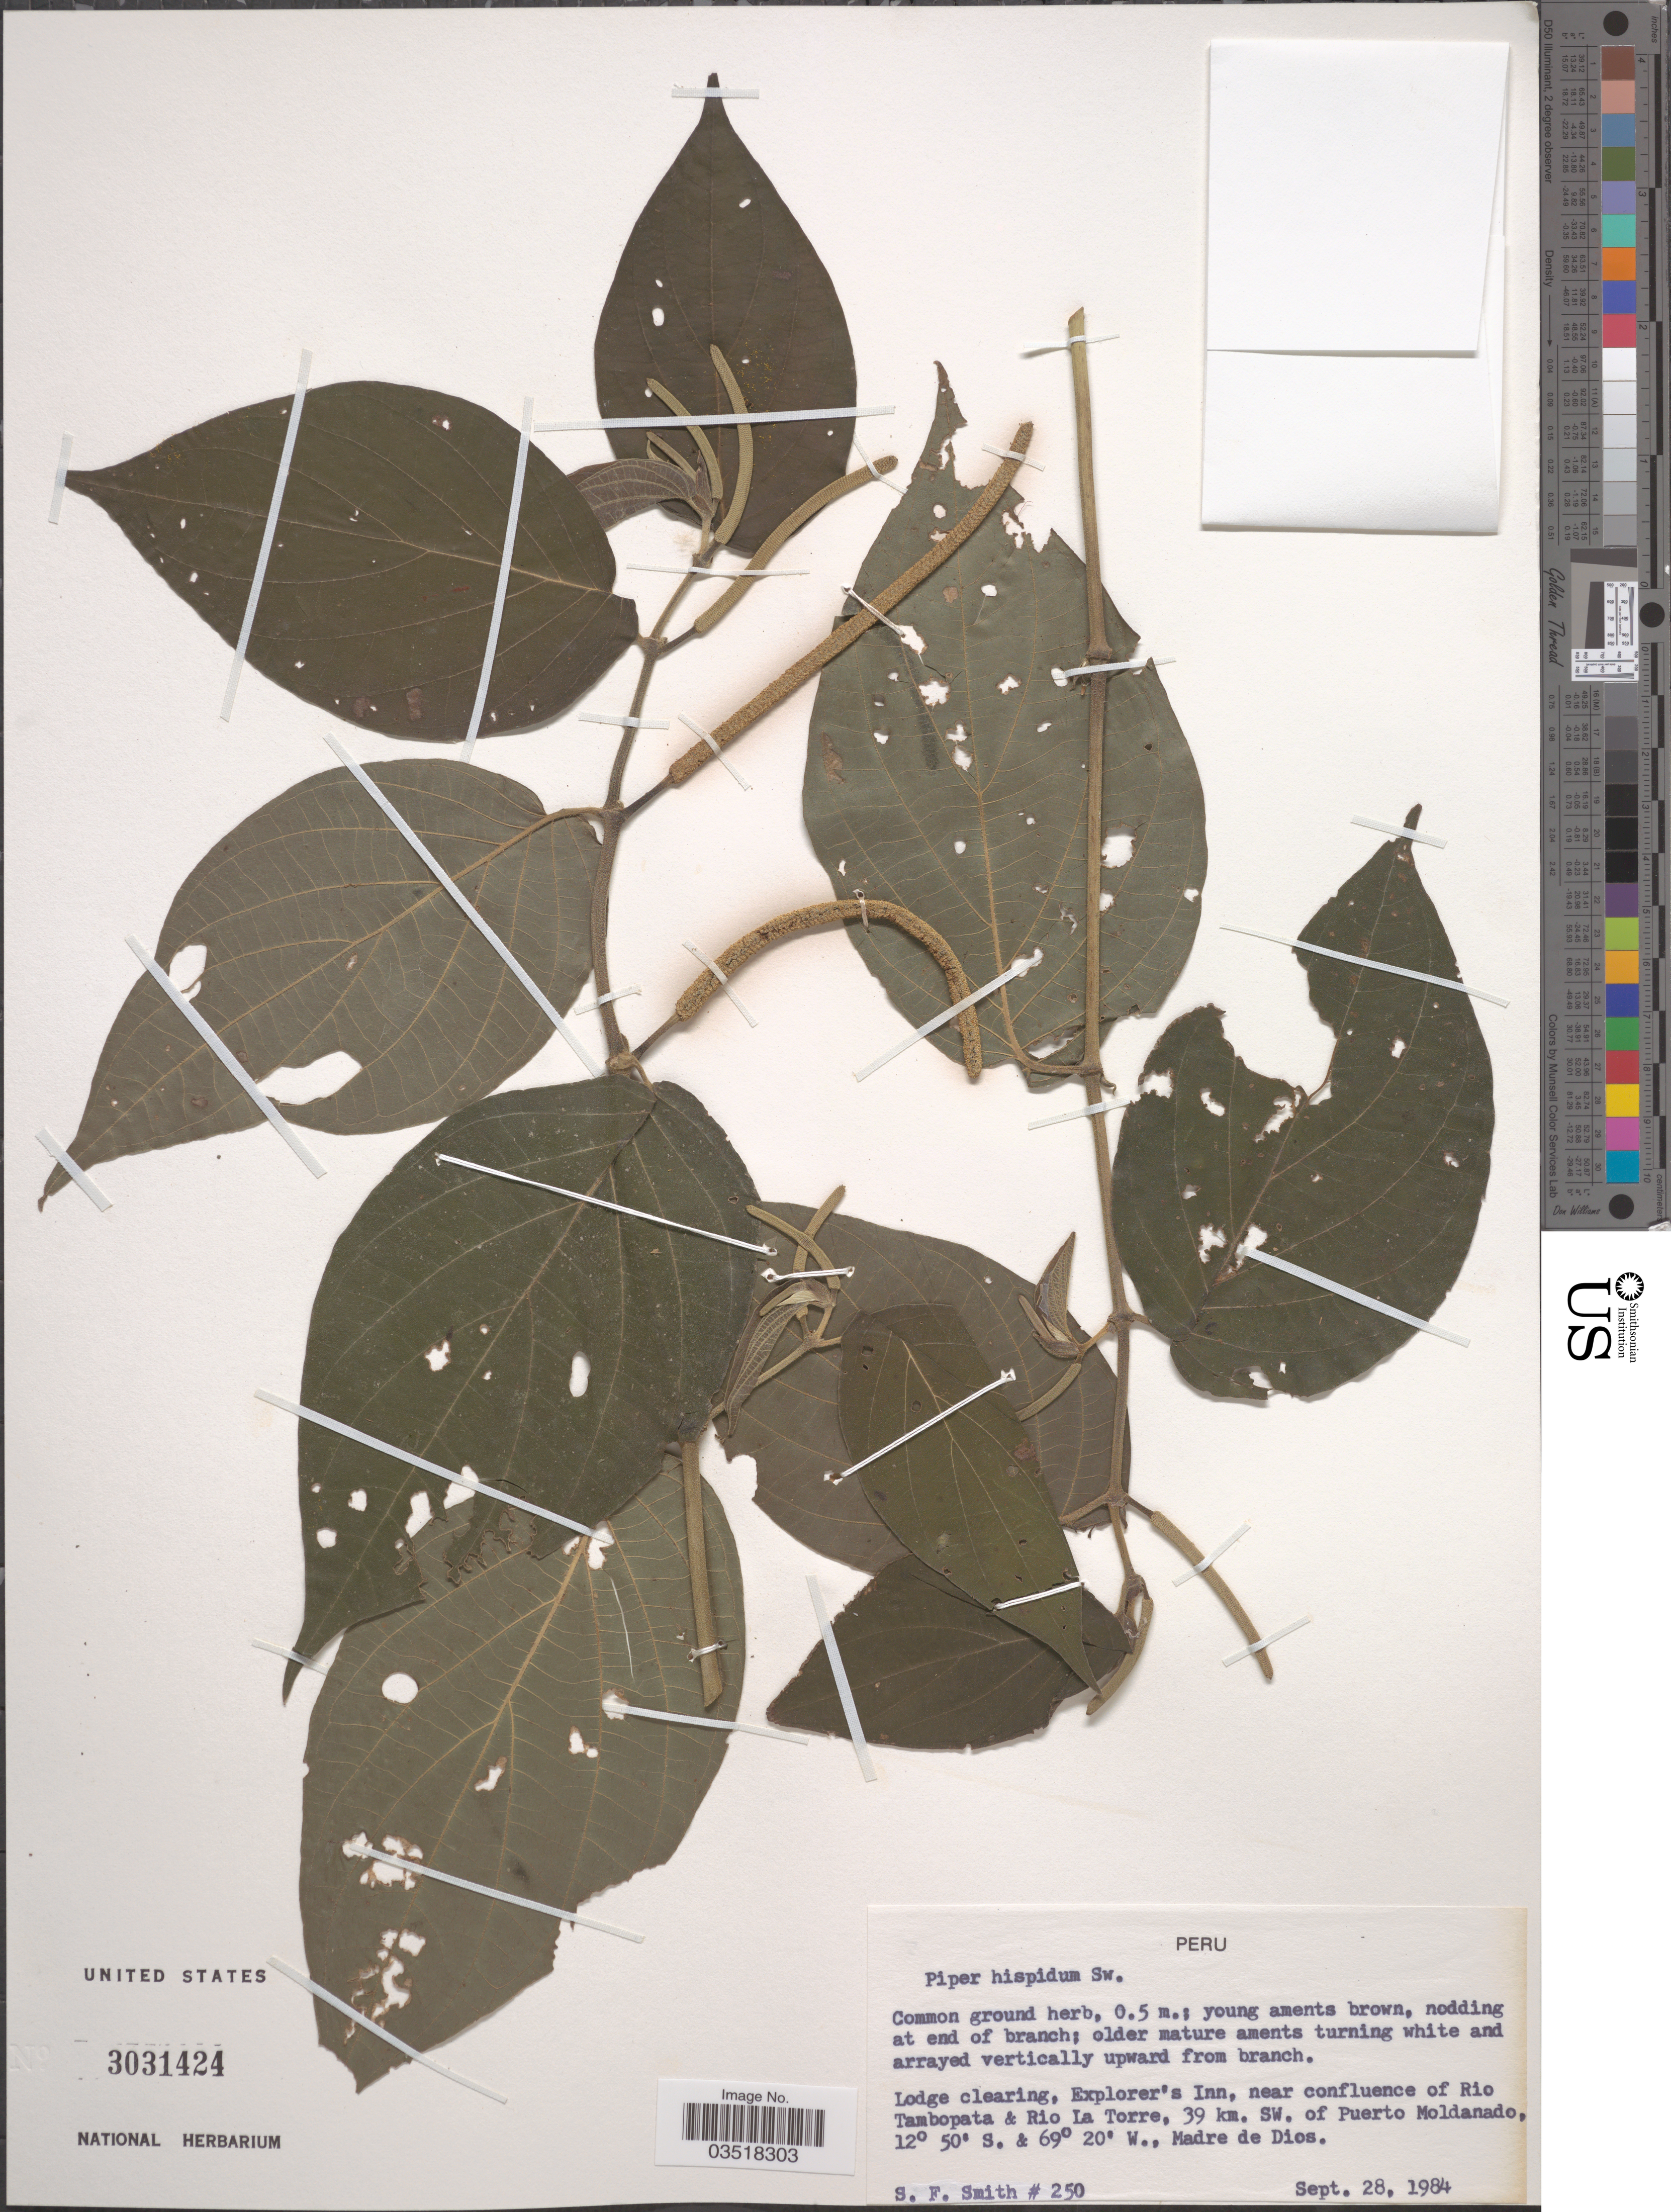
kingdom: Plantae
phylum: Tracheophyta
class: Magnoliopsida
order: Piperales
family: Piperaceae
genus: Piper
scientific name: Piper hispidum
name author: Sw.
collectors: S.F. Smith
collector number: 250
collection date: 1984-09-28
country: Peru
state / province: Madre de Dios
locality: Explorer's Inn, near confluence of Rio Tambopata & Rio La Torre, 39 km. SW. of Puerto Moldanado.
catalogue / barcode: US 3031424